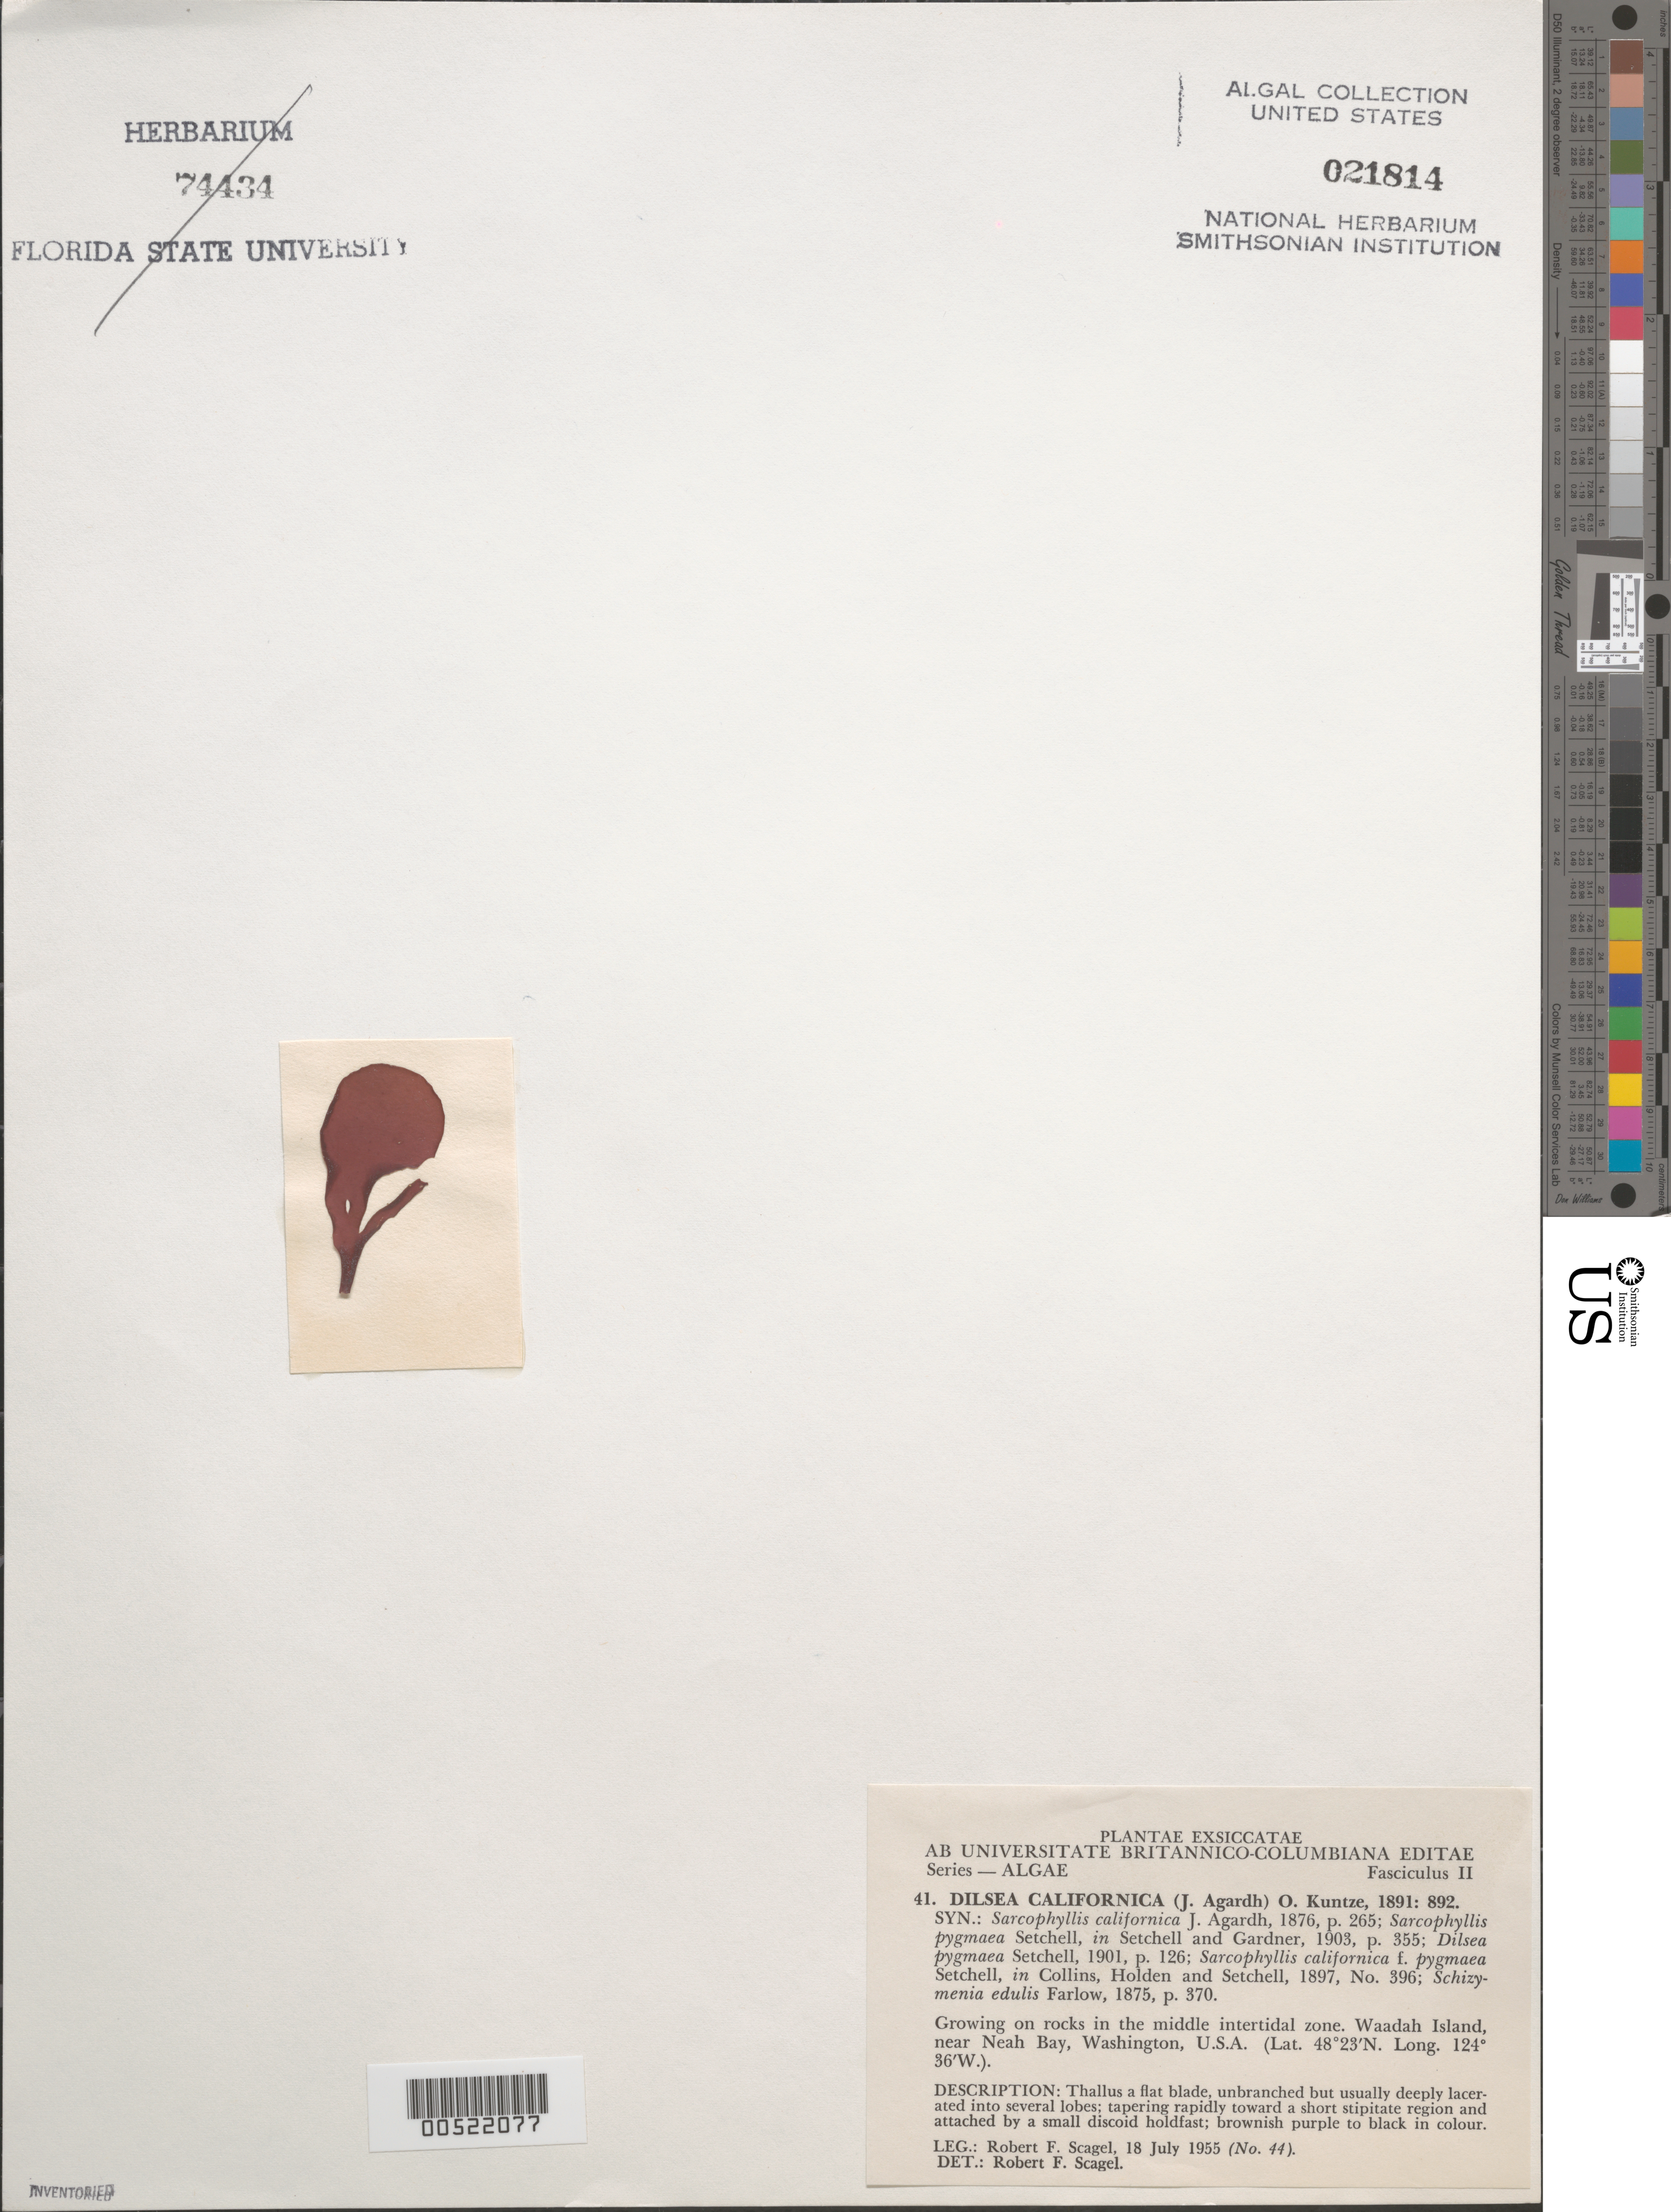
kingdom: Plantae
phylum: Rhodophyta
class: Florideophyceae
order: Gigartinales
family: Dumontiaceae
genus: Dilsea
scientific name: Dilsea californica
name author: (J. Agardh) Kuntze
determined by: Scagel, R. F.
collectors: R. F. Scagel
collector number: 44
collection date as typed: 18 Jul 1955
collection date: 1955-07-18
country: United States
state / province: Washington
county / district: Clallam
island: Waadah Island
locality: Near Neah Bay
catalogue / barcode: US 21814